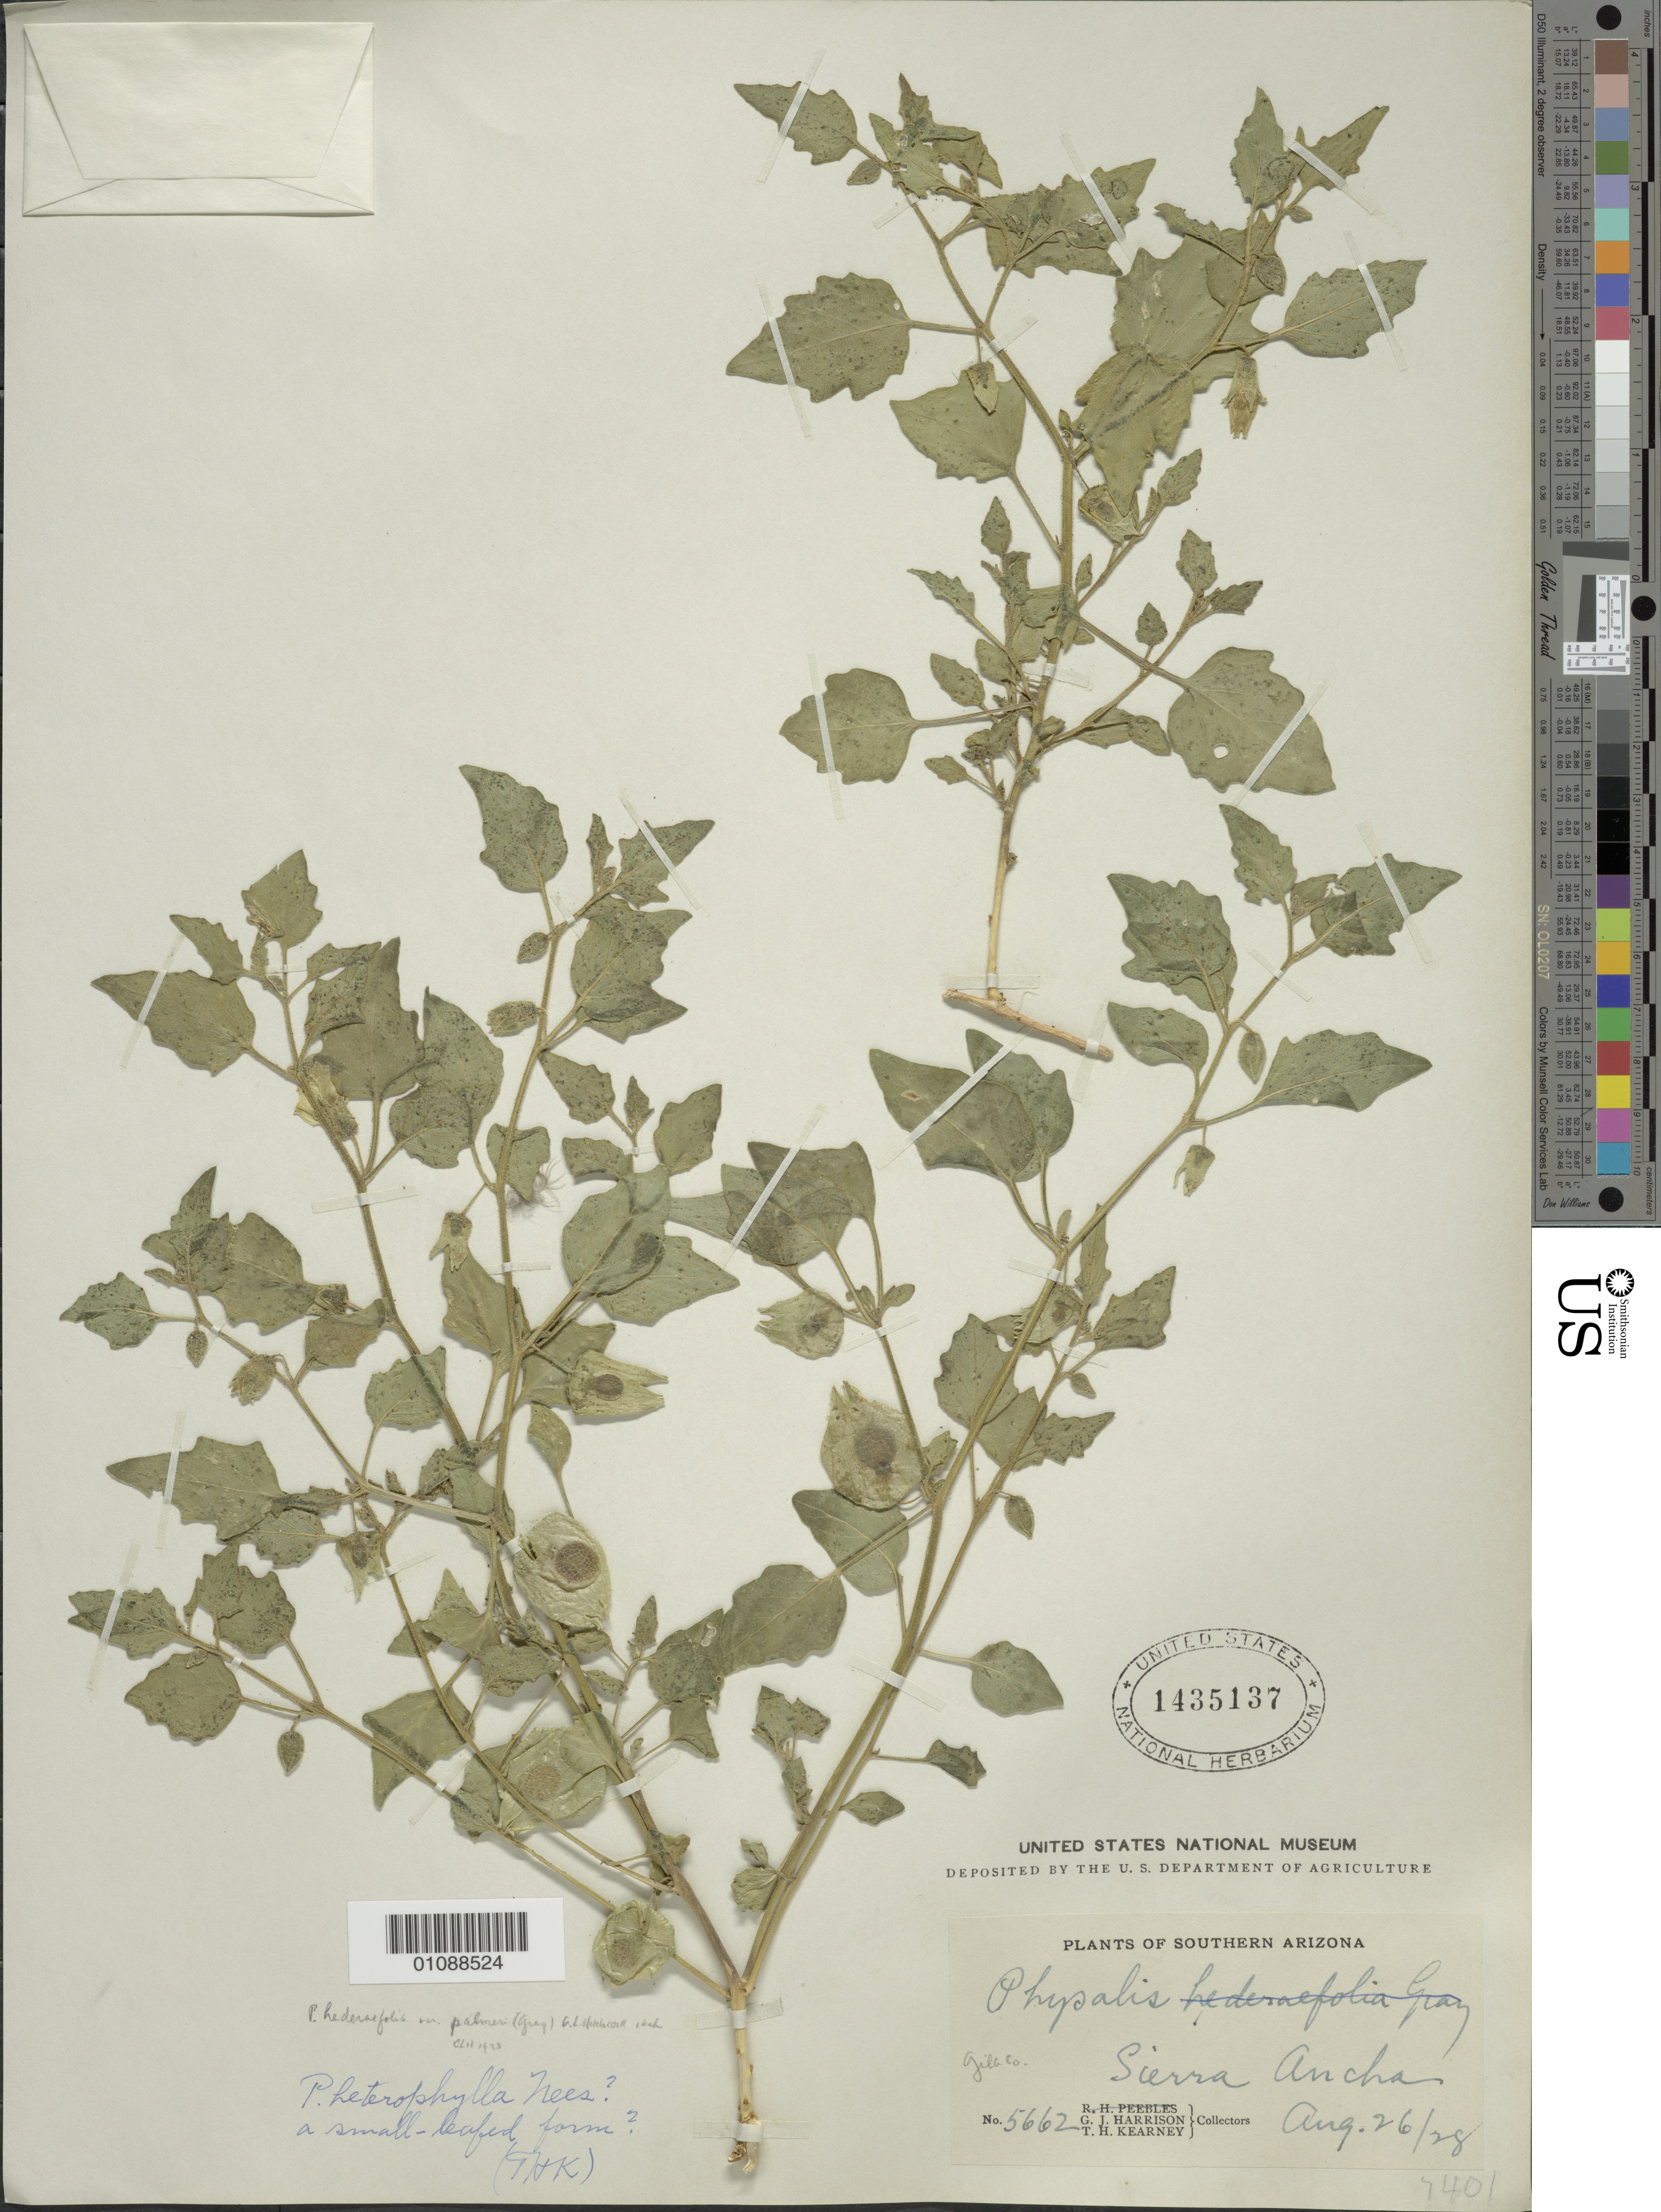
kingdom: Plantae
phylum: Tracheophyta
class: Magnoliopsida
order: Solanales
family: Solanaceae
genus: Physalis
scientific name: Physalis hederifolia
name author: A. Gray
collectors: G. J. Harrison & T. H. Kearney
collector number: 5662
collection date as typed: Transcribed d/m/y: 26/8/28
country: United States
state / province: Arizona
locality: Southern Arizona. Sierra Ancha. Gila Co.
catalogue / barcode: US 1435137